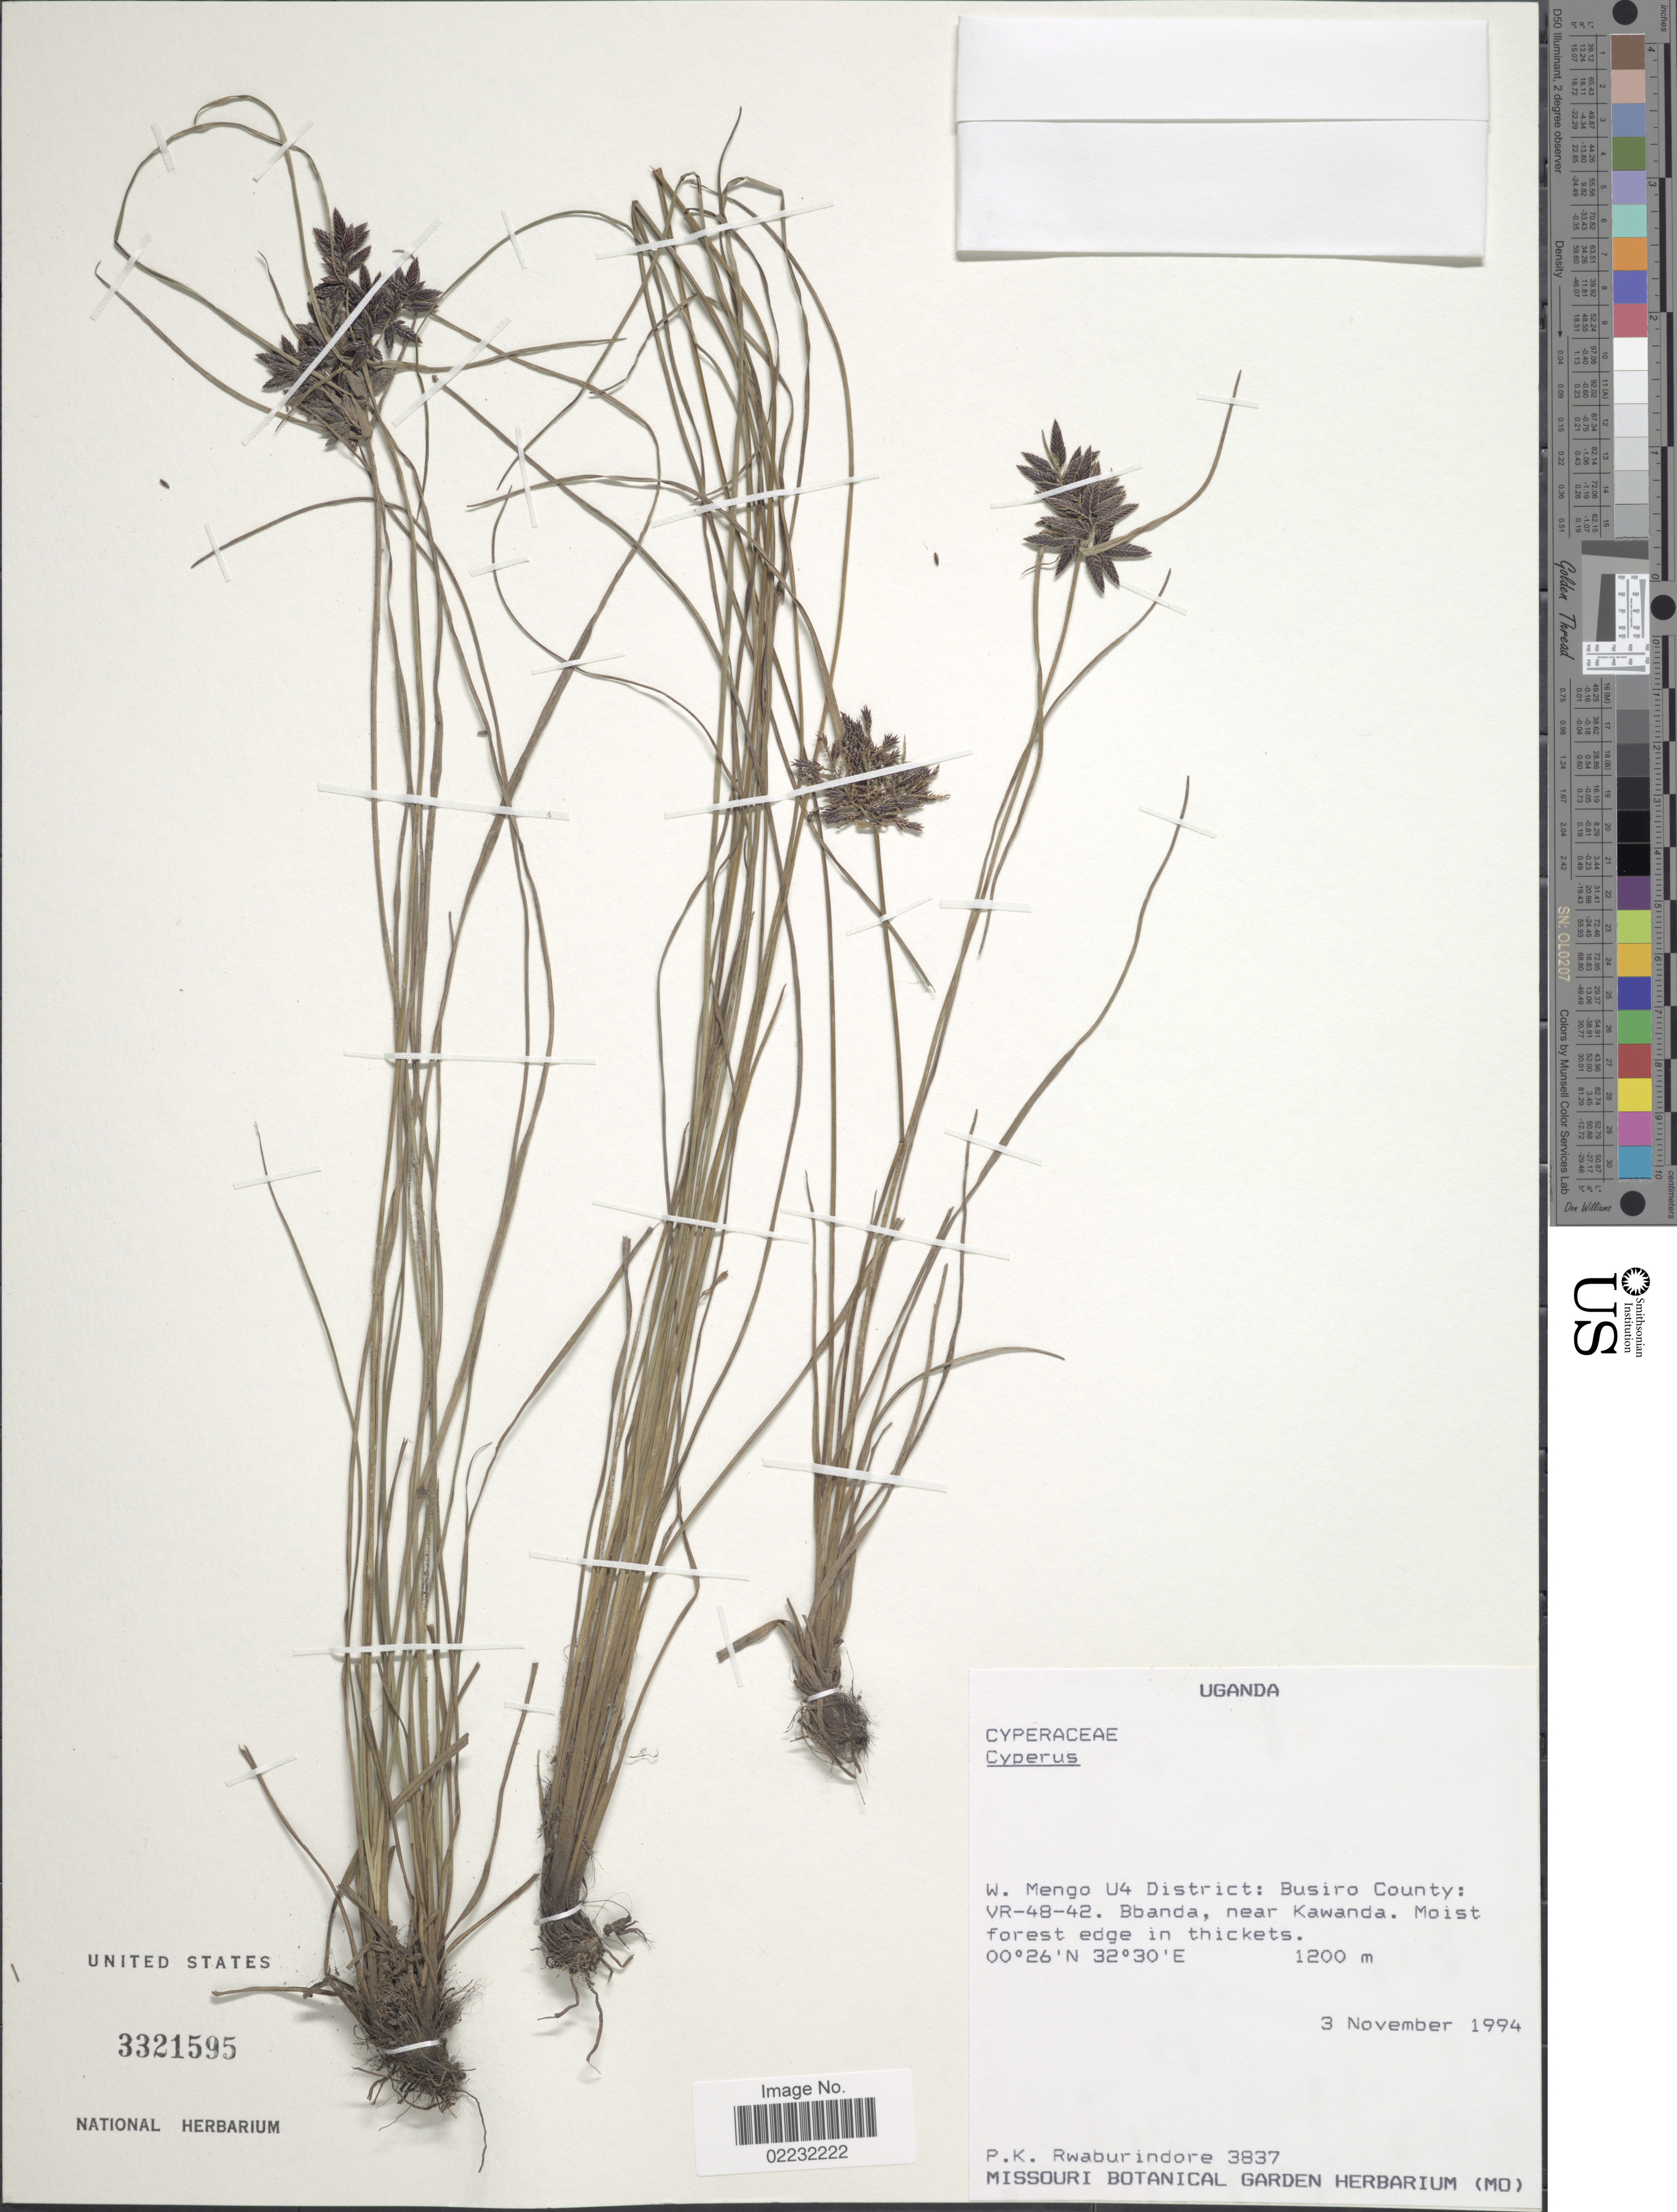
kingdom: Plantae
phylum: Tracheophyta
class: Liliopsida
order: Poales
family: Cyperaceae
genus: Cyperus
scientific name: Cyperus nitidus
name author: Lam.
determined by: Strong, Mark T., (BOT), Smithsonian Institution - National Museum of Natural History (UNITED STATES)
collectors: P. Rwaburindore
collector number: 3837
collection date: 1994-11-03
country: Uganda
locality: W. Mengo U4 District: Busiro County, VR-48-42, Bbanda, near Kawanda, moist forest edge in thickets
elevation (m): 1200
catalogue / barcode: US 3321595